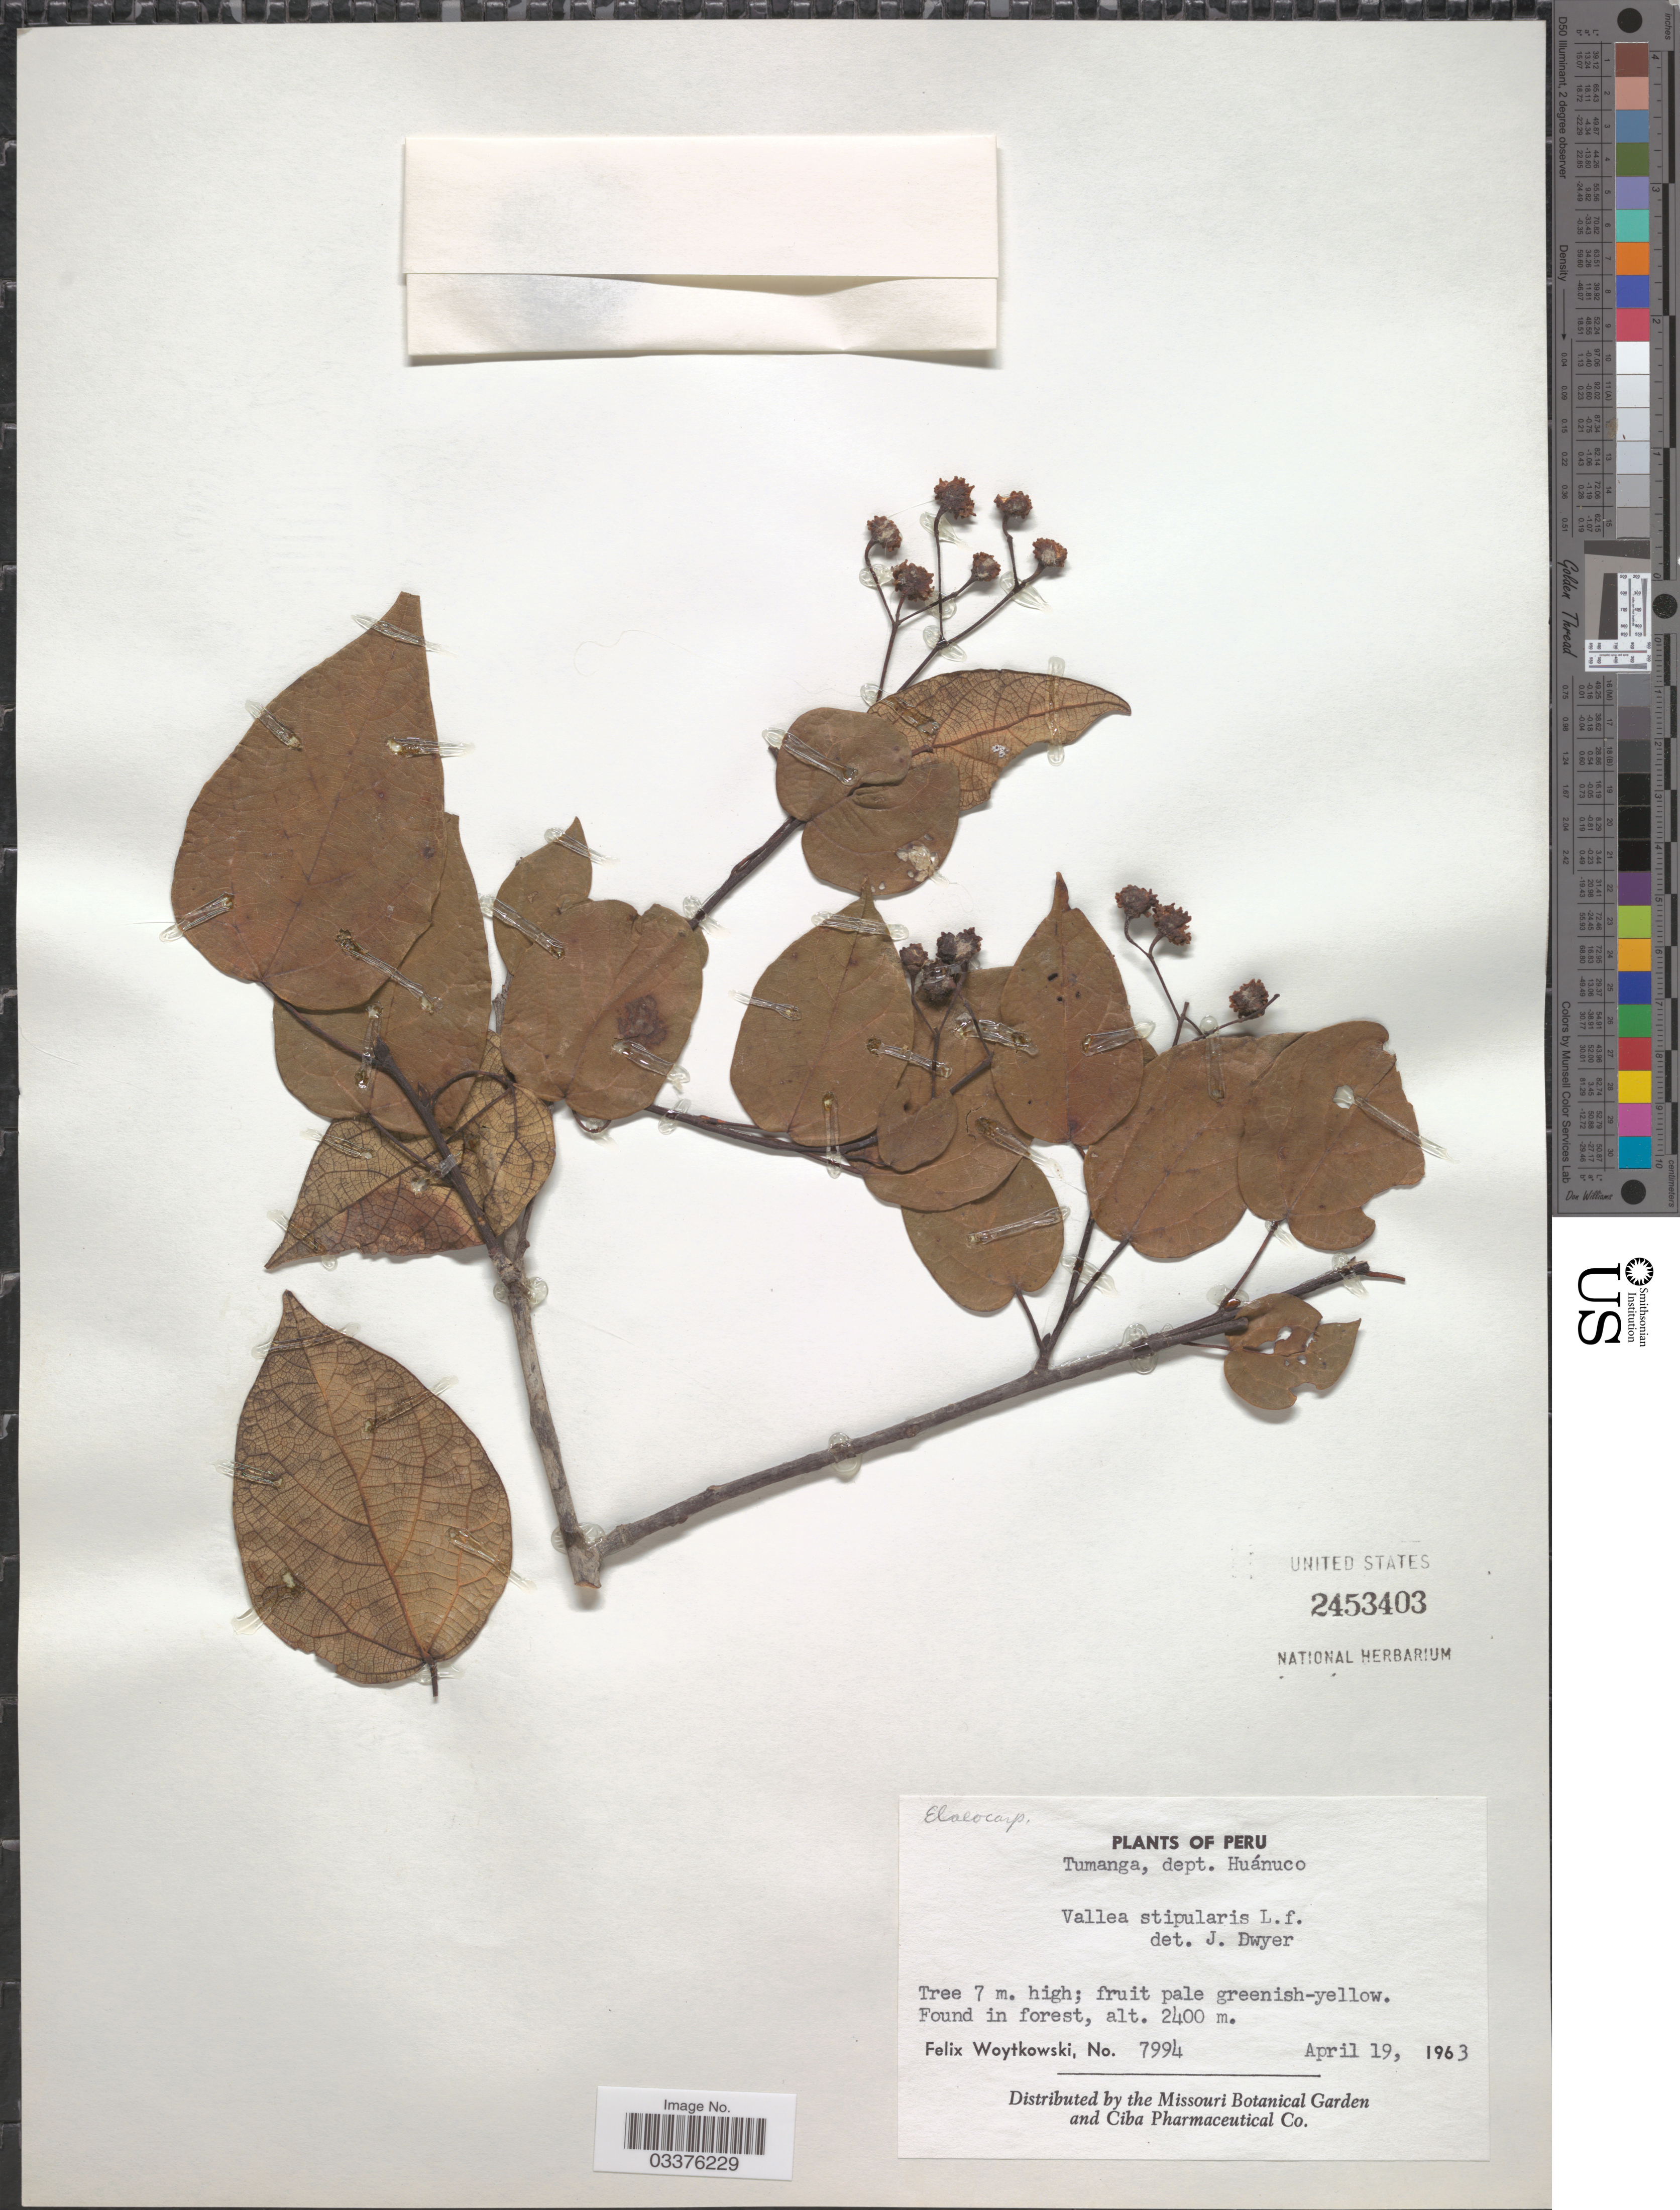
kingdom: Plantae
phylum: Tracheophyta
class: Magnoliopsida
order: Oxalidales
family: Elaeocarpaceae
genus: Vallea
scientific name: Vallea stipularis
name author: L. f.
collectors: F. Woytkowski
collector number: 7994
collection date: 1963-04-19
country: Peru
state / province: Huánuco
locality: Tumanga, dept. Huánuco.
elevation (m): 2400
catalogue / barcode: US 2453403